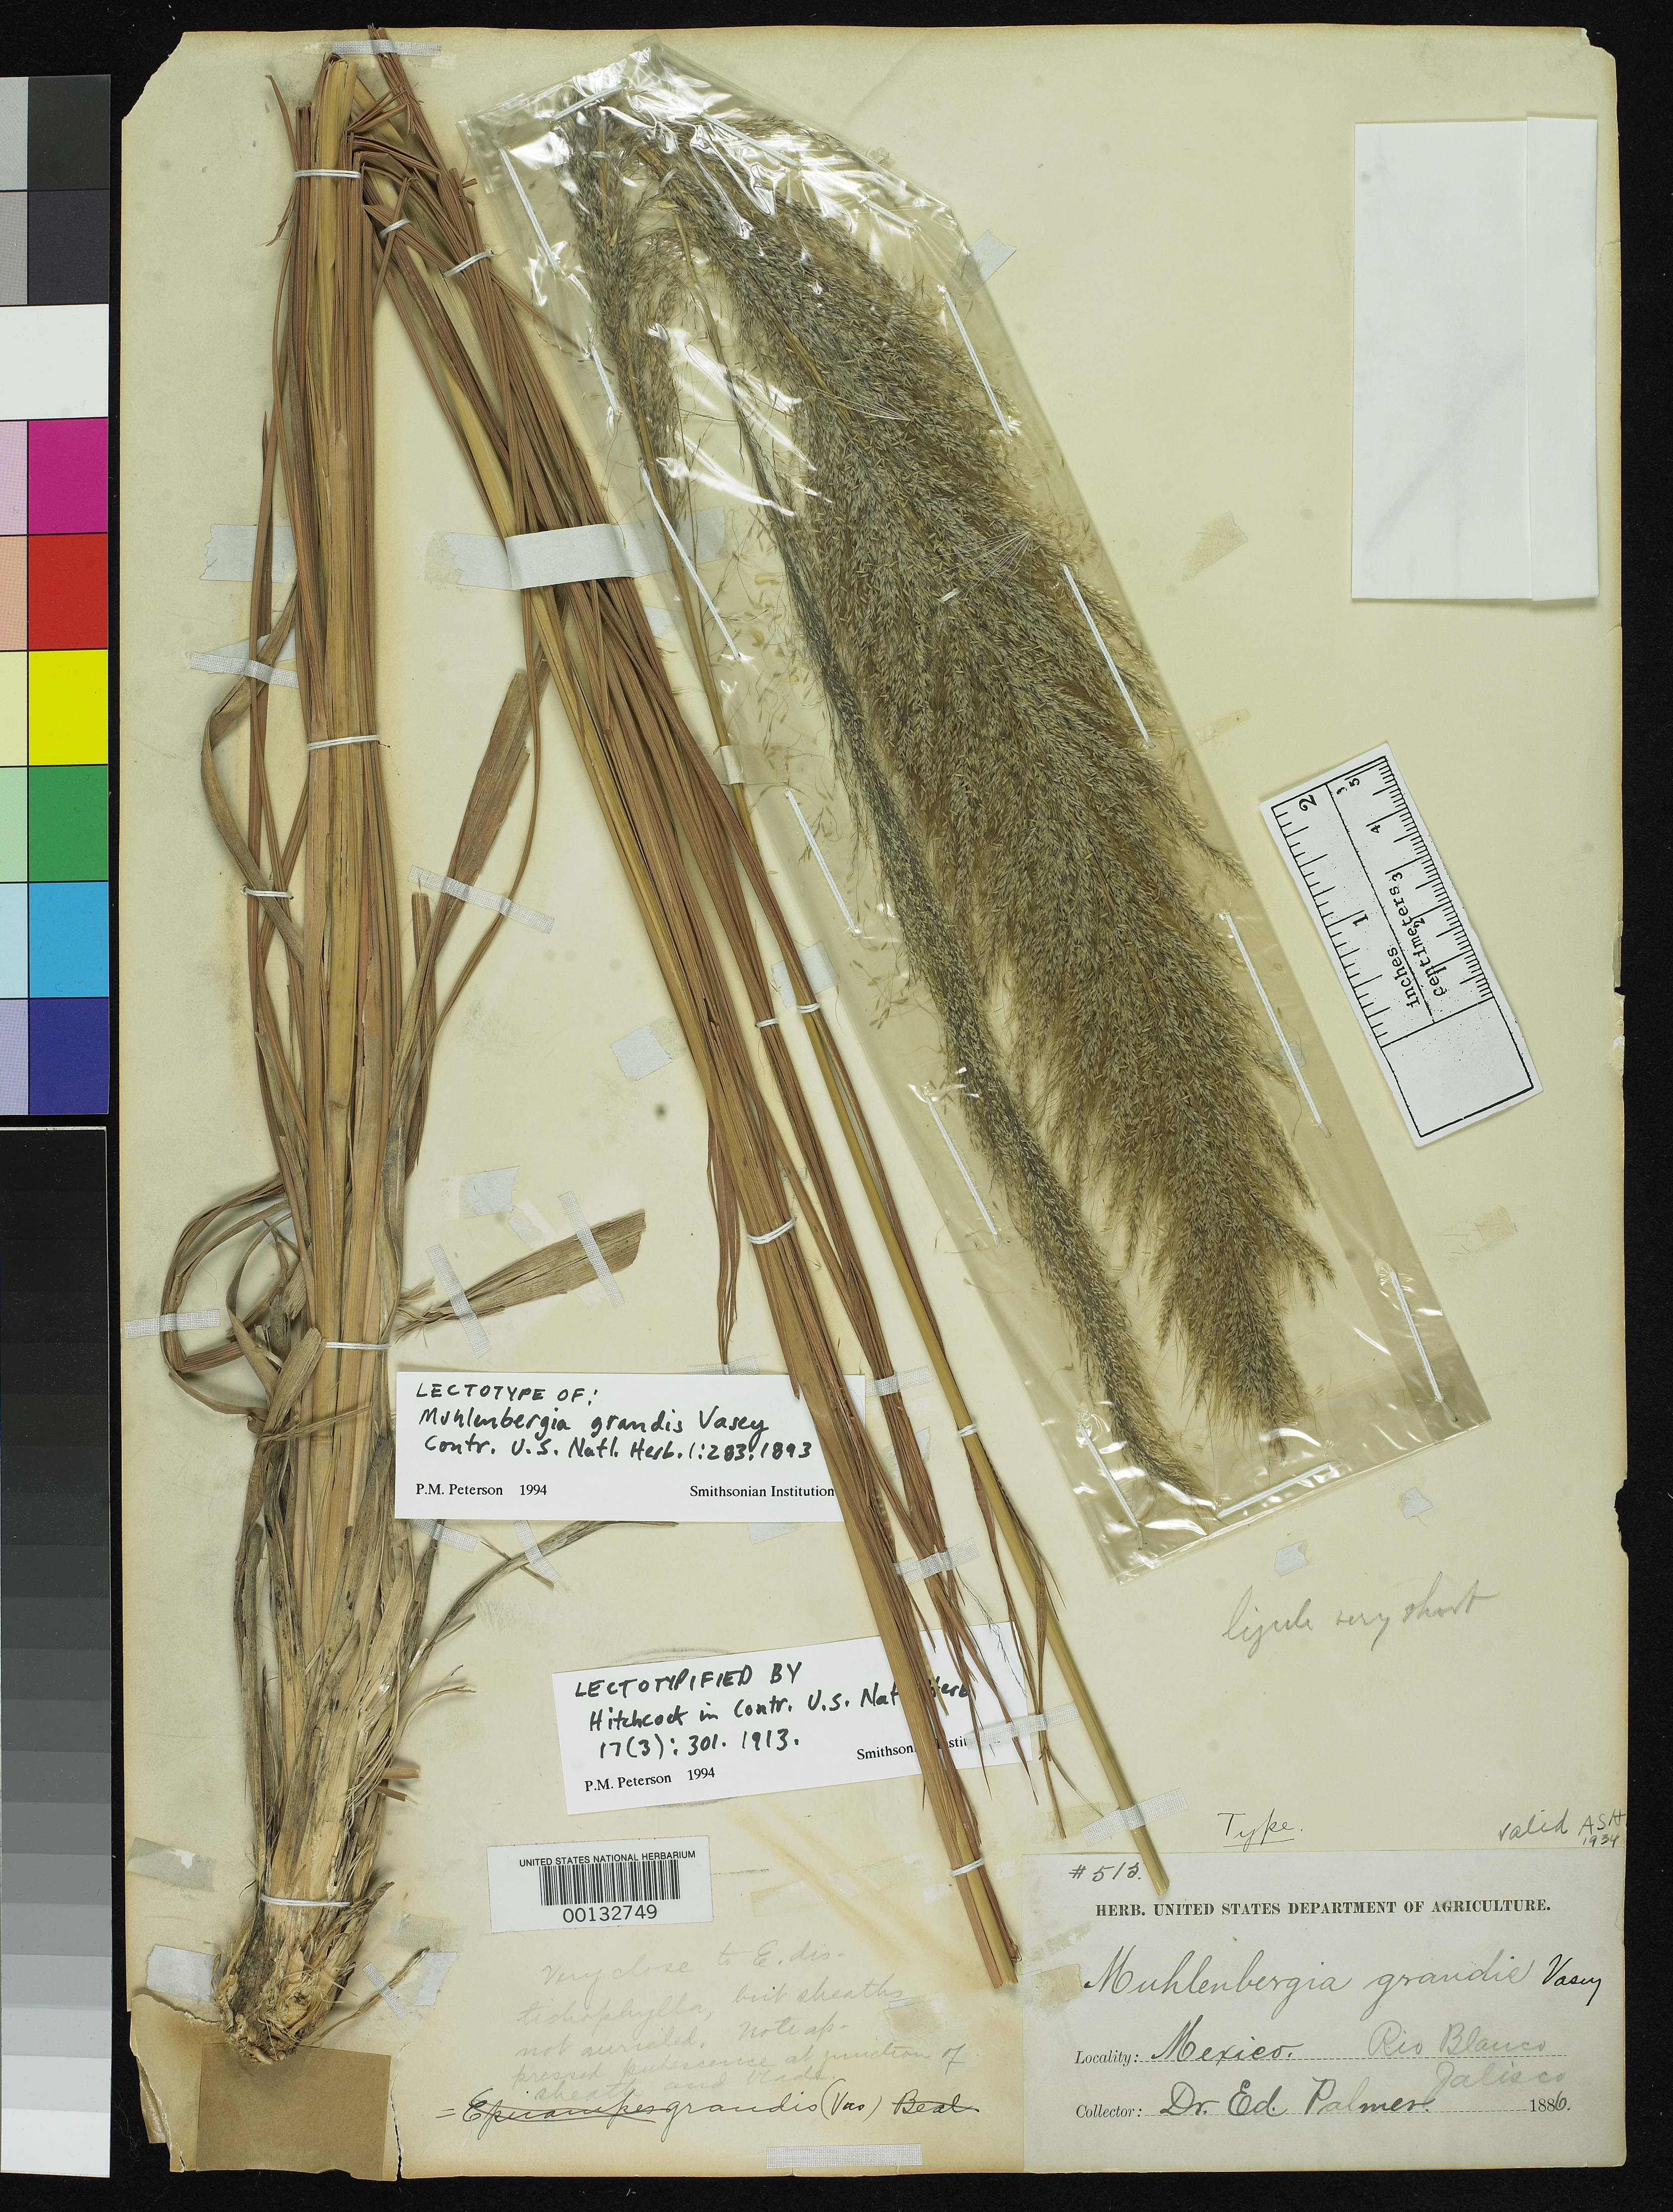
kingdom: Plantae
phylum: Tracheophyta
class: Liliopsida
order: Poales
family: Poaceae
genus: Muhlenbergia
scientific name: Muhlenbergia grandis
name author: Vasey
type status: Lectotype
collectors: E. Palmer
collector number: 515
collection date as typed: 1886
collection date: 1886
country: Mexico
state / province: Jalisco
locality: Rio Blanco.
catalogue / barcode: US 73222